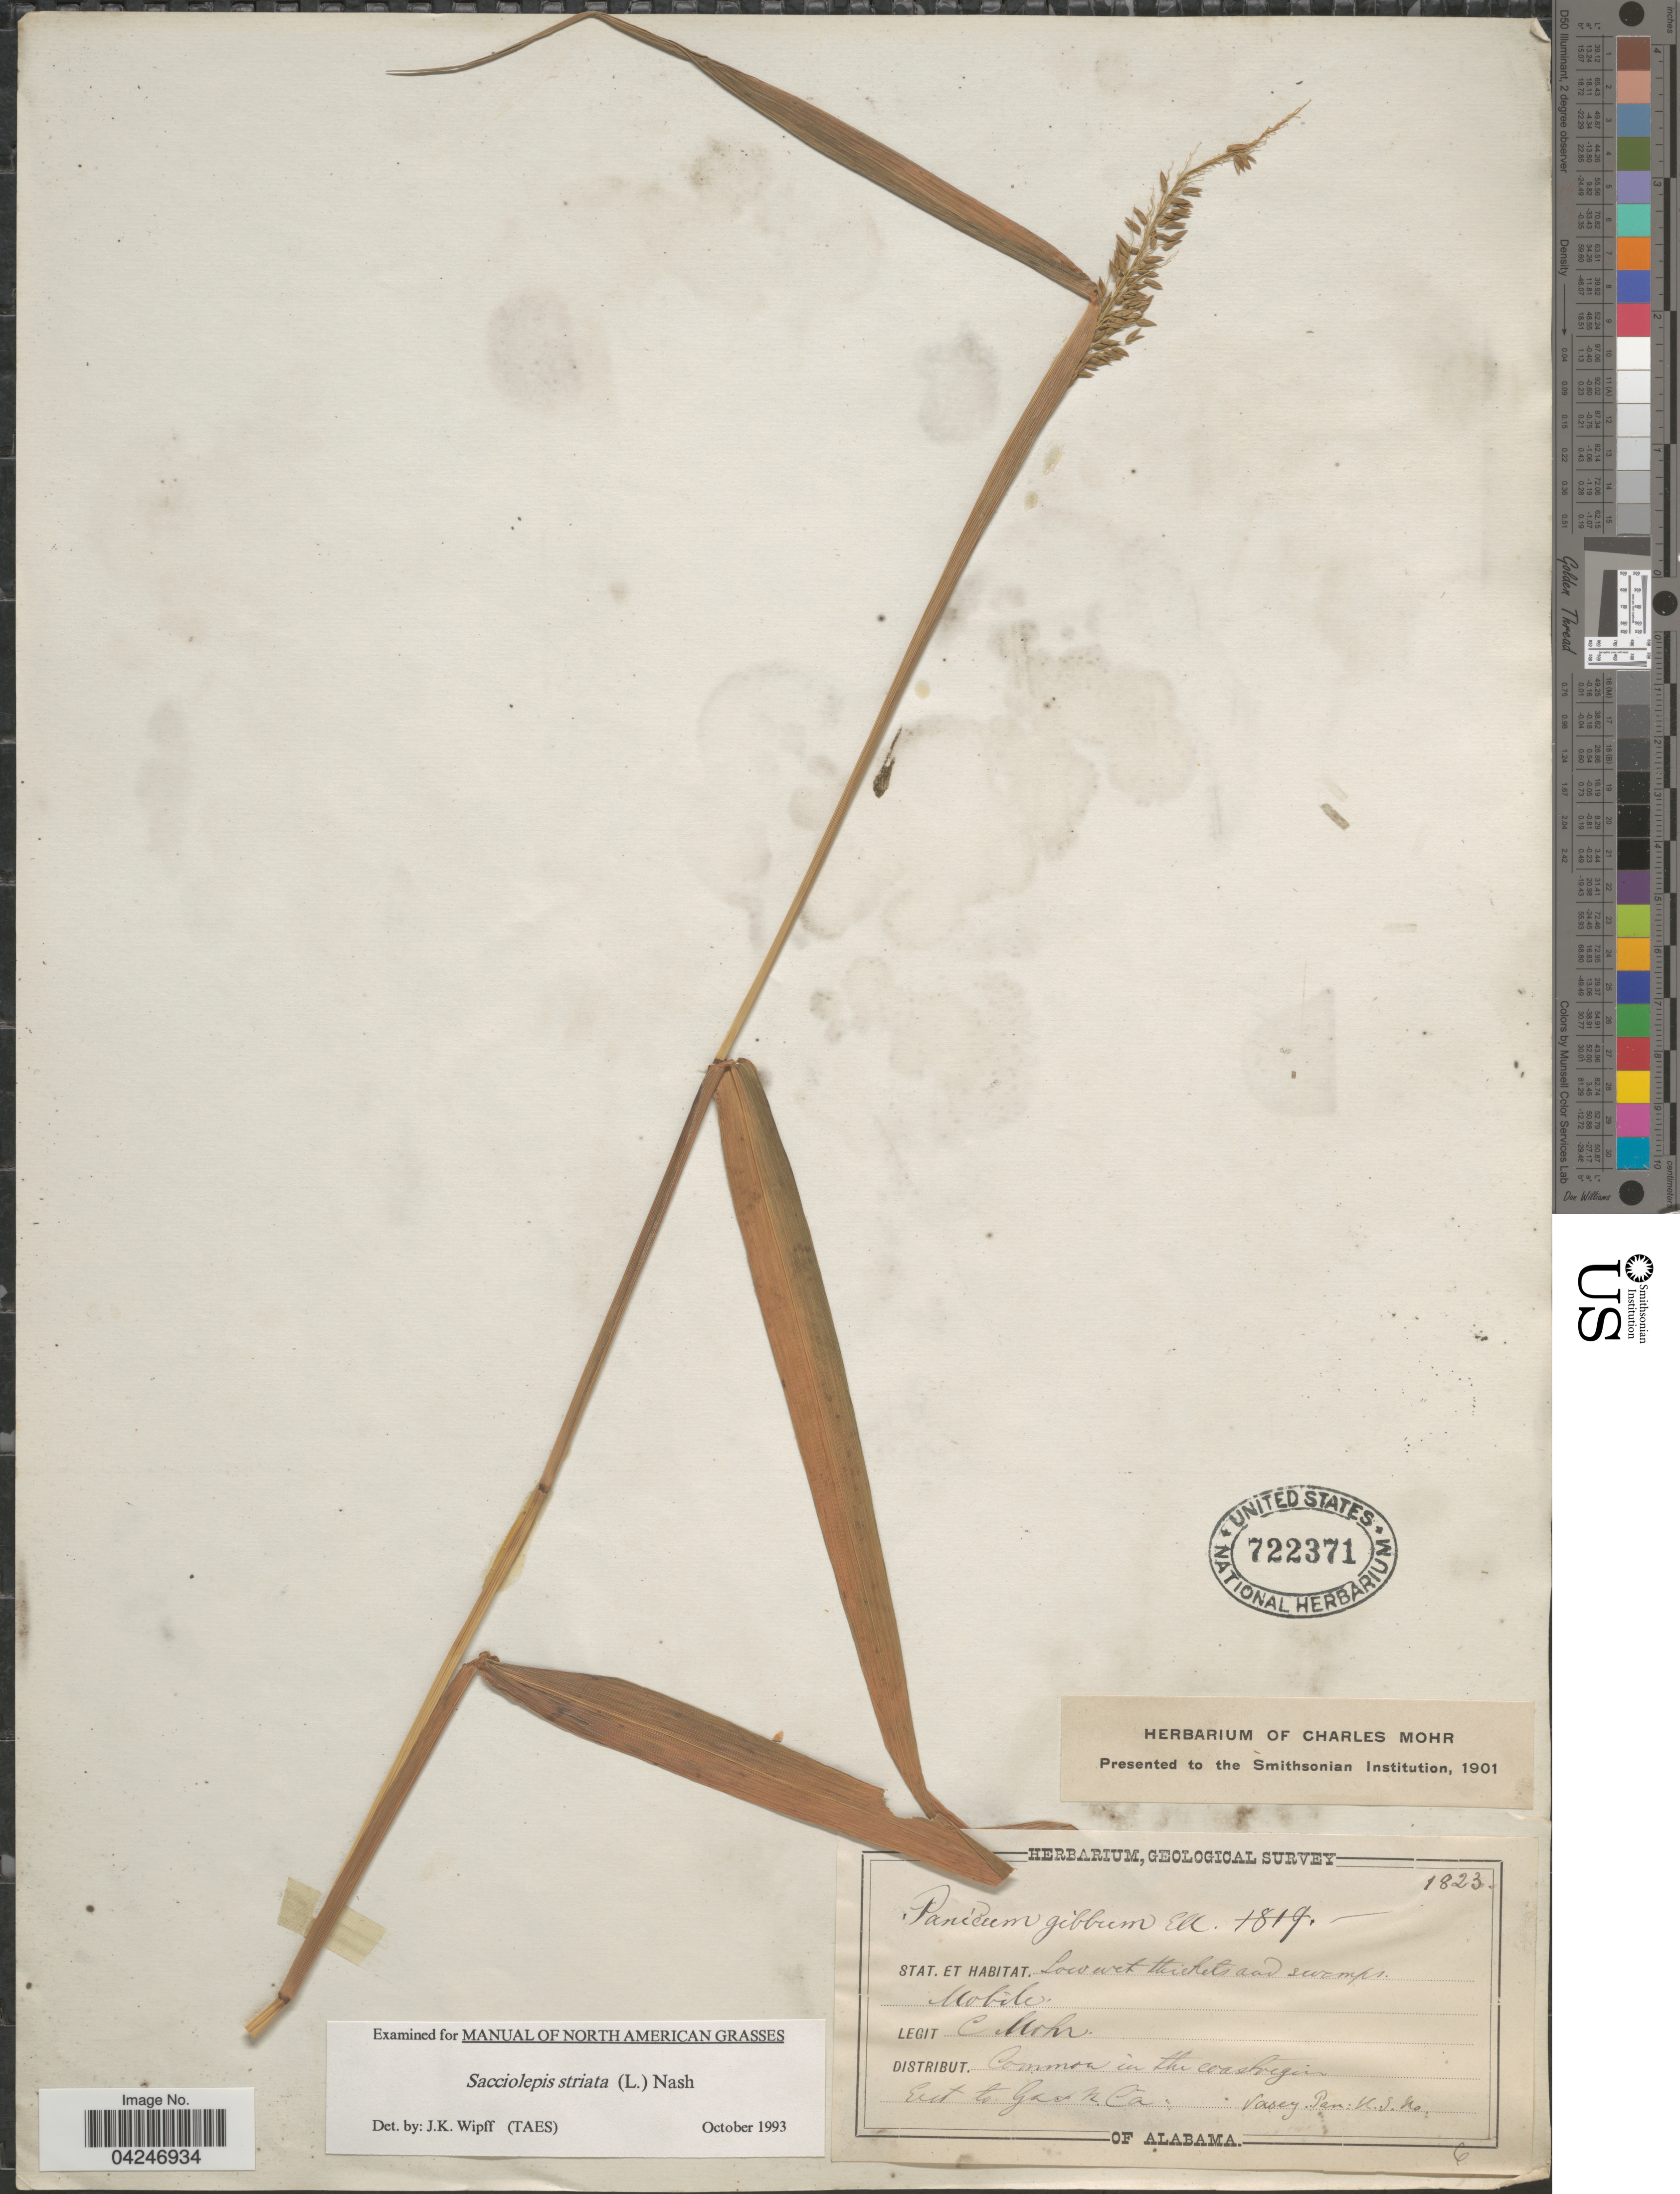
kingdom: Plantae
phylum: Tracheophyta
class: Liliopsida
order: Poales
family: Poaceae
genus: Sacciolepis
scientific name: Sacciolepis striata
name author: (L.) Nash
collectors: Mohr, C. T. (herbarium)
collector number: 1823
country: United States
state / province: Alabama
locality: Mobile. Geological Survey of Alabama.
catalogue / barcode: US 722371